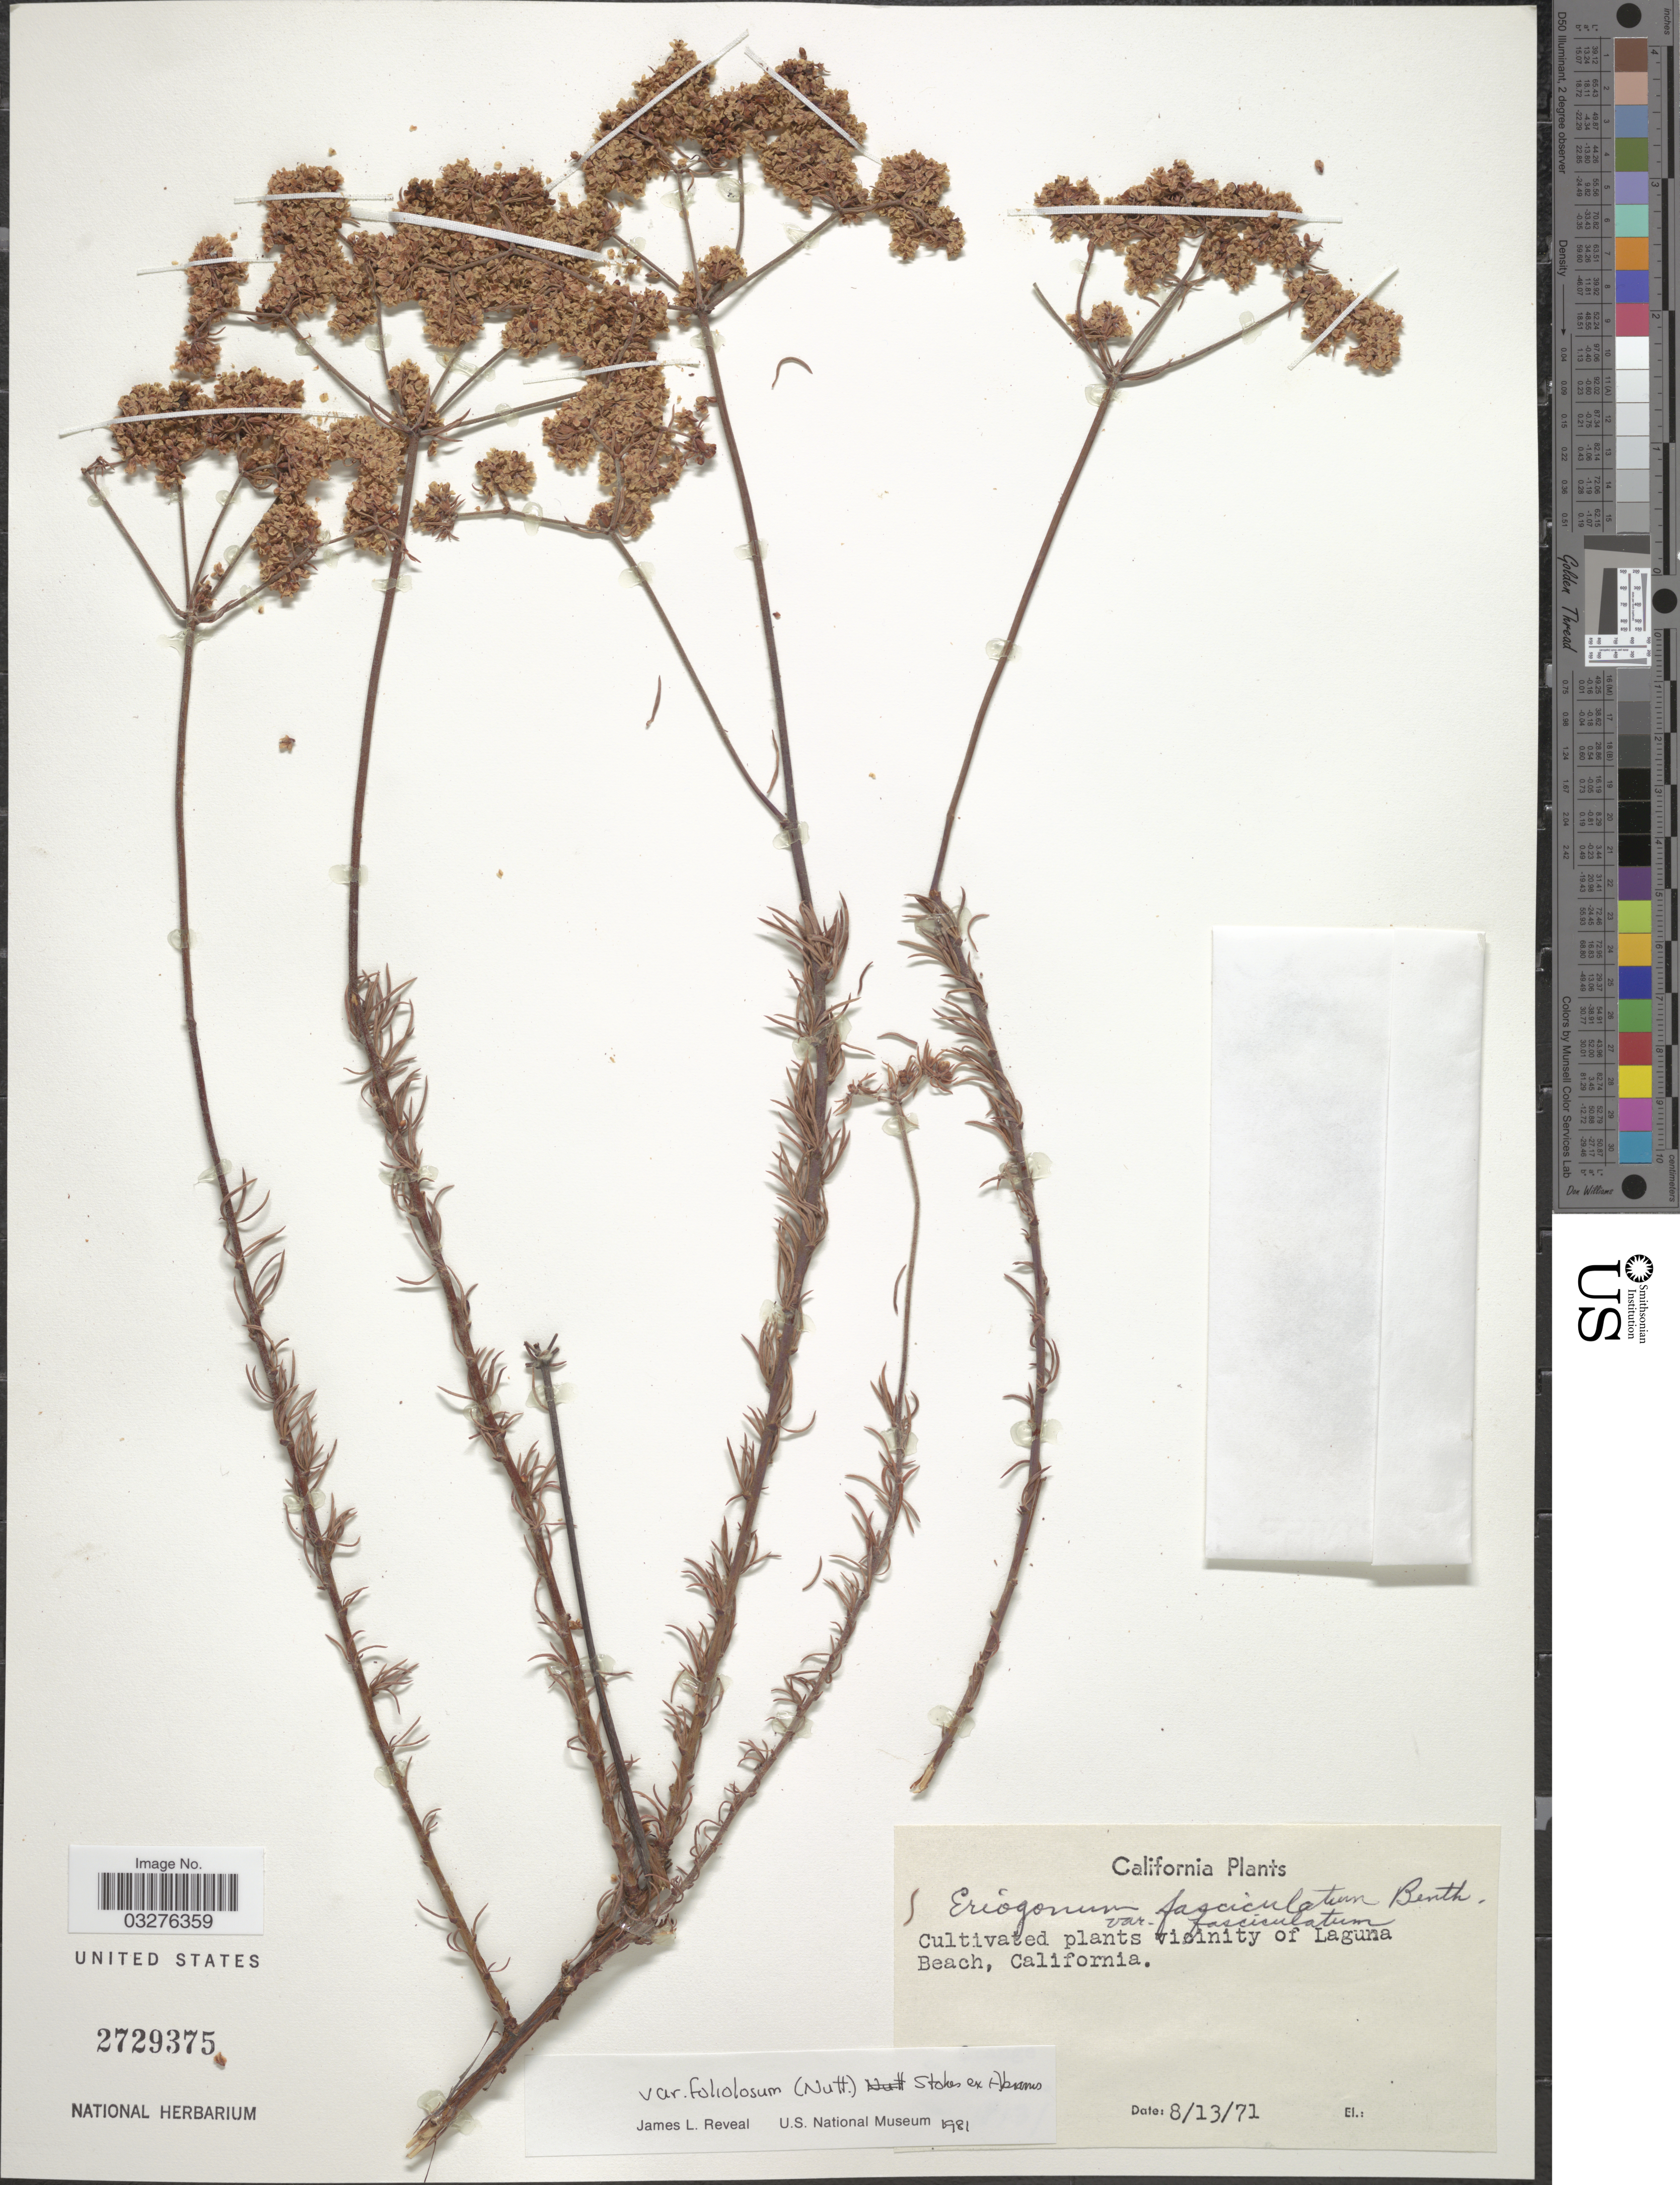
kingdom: Plantae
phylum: Tracheophyta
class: Magnoliopsida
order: Caryophyllales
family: Polygonaceae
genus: Eriogonum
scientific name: Eriogonum fasciculatum var. foliolosum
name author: (Nutt.) S. Stokes ex Abrams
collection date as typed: Transcribed d/m/y: 13/8/71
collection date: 1971-08-13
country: United States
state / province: California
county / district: Orange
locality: cultivated plants vicinity of Laguna Beach.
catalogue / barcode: US 2729375